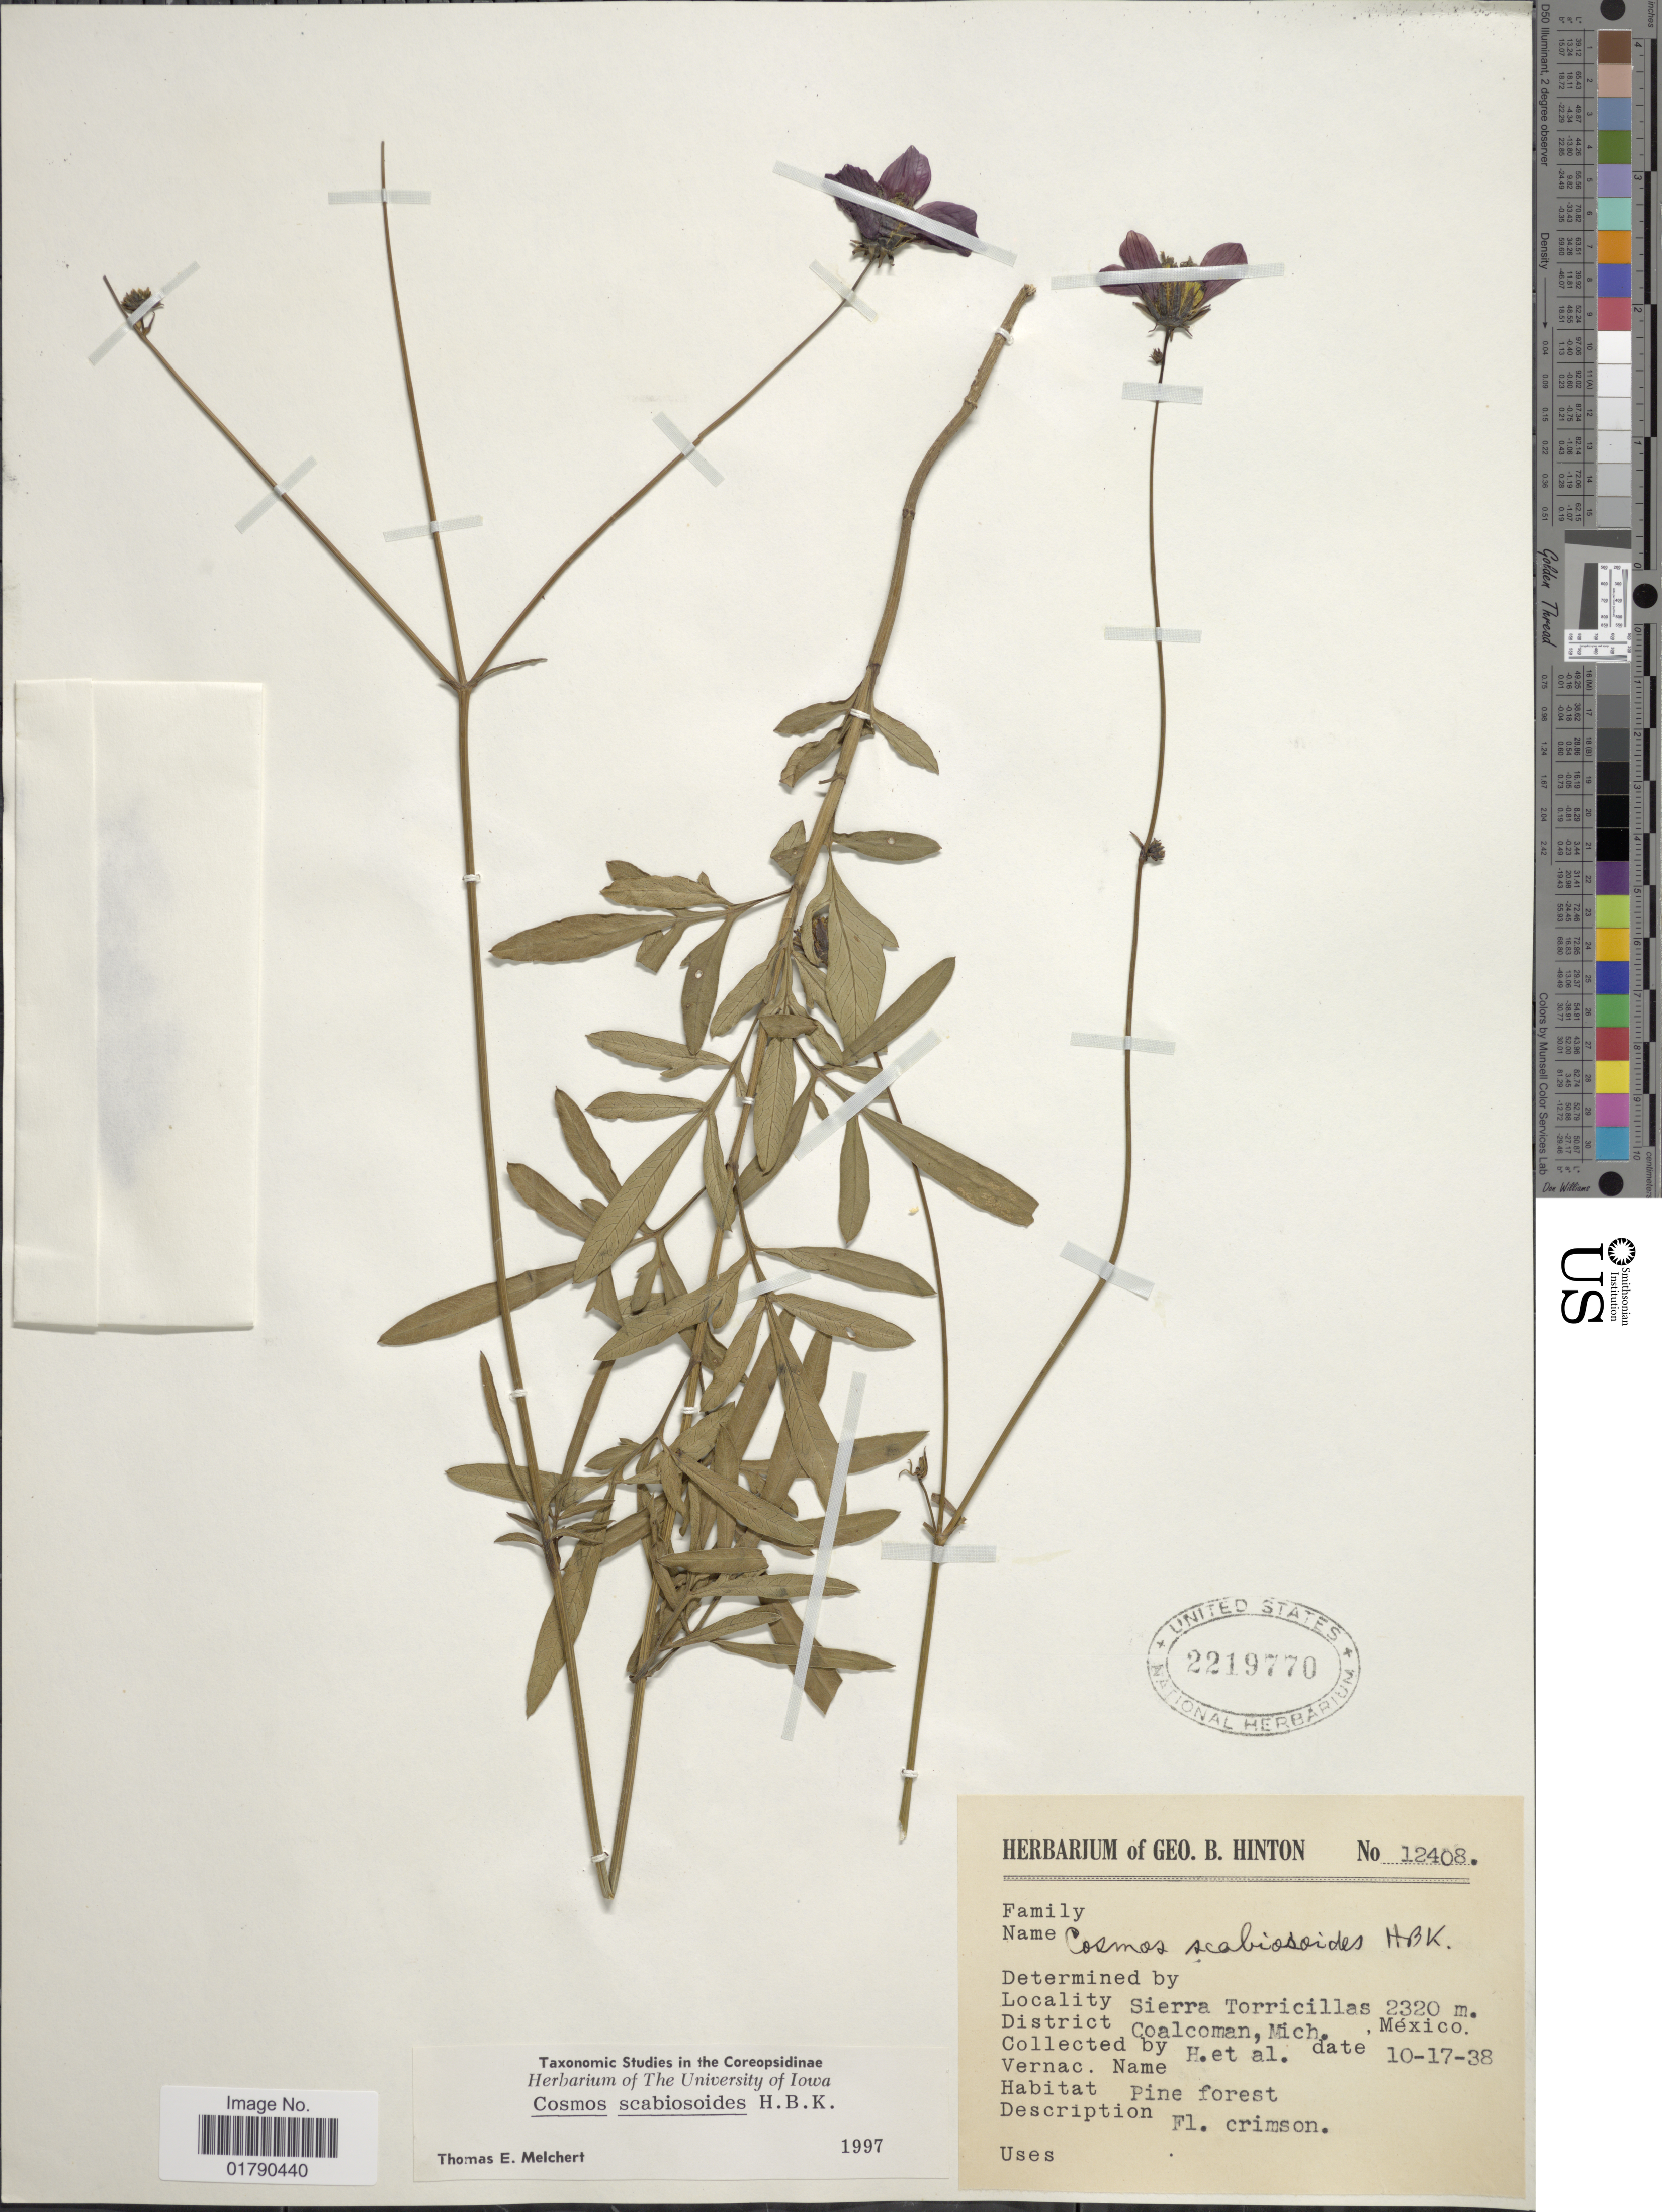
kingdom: Plantae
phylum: Tracheophyta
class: Magnoliopsida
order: Asterales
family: Asteraceae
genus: Cosmos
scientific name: Cosmos scabiosoides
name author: Kunth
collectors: G. B. Hinton & et al.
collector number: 12408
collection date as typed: Transcribed d/m/y: 17/10/38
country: Mexico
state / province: Michoacán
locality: Sierra Torricillas, District Coalcoman, Mich.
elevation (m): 2320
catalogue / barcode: US 2219770